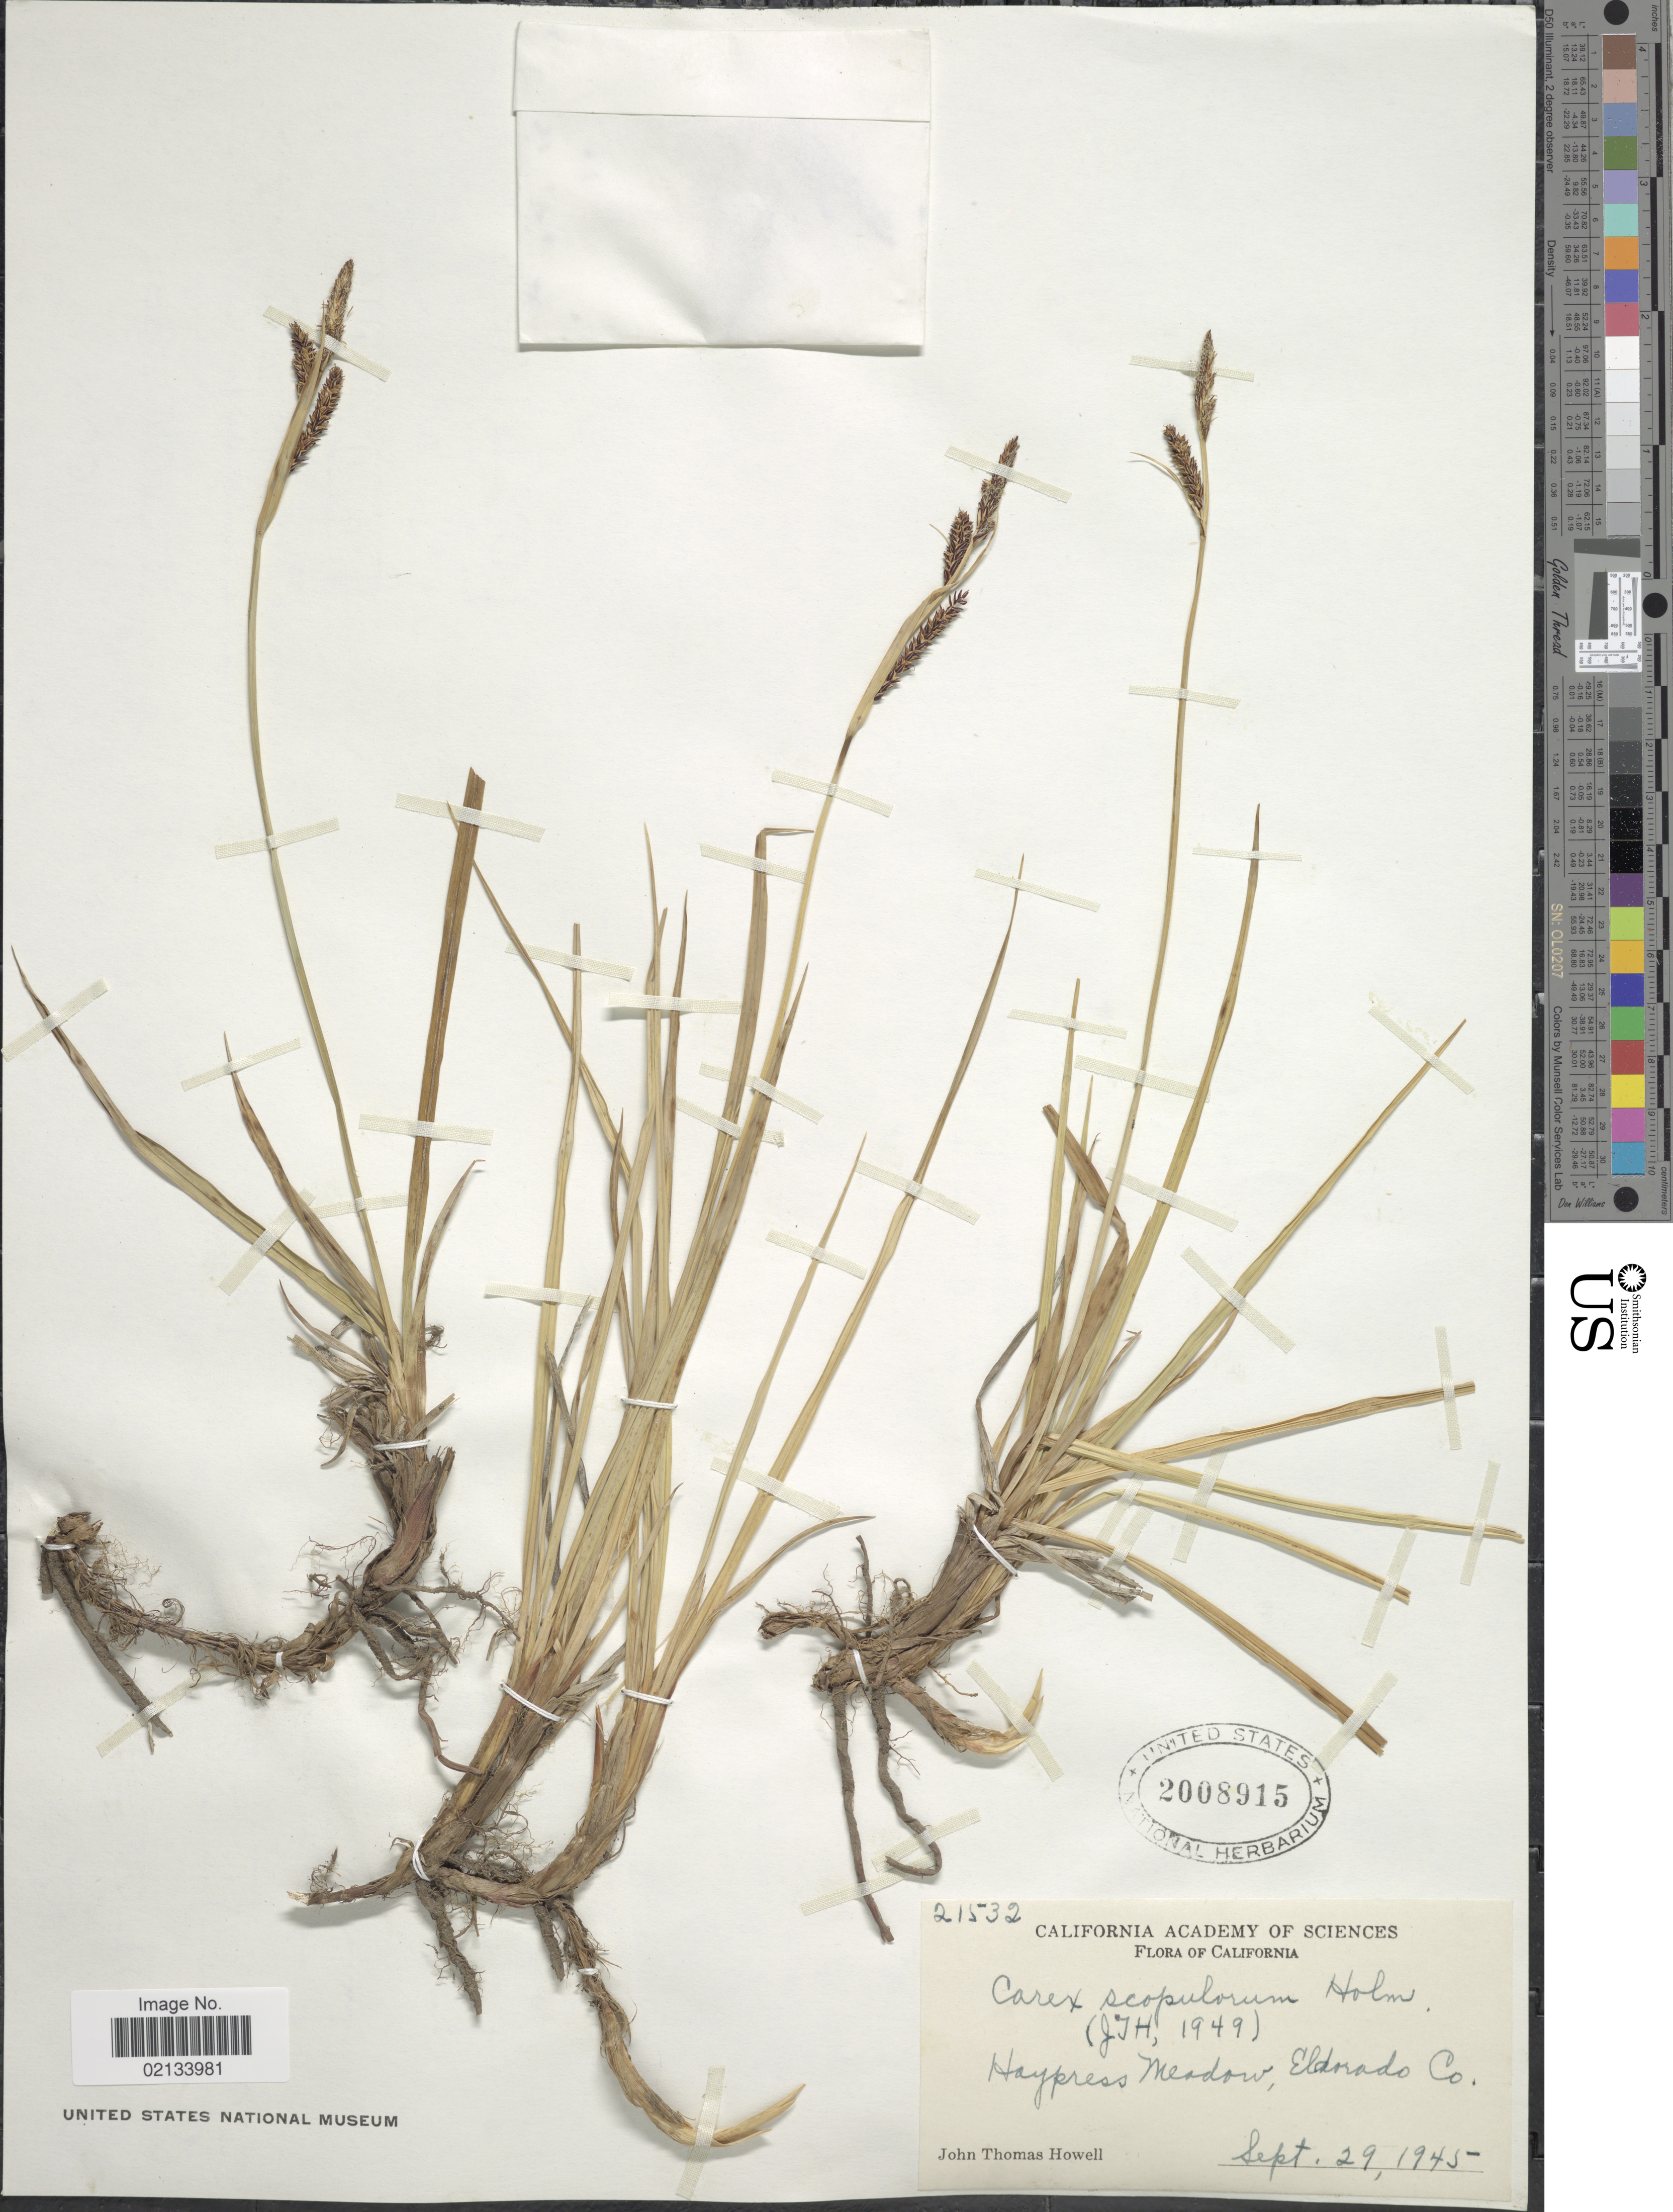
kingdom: Plantae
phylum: Tracheophyta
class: Liliopsida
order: Poales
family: Cyperaceae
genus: Carex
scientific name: Carex scopulorum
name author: Holm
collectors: J. T. Howell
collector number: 21532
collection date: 1945-09-29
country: United States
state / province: California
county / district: El Dorado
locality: Haypress Meadow, Eldorado Co.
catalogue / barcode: US 2008915